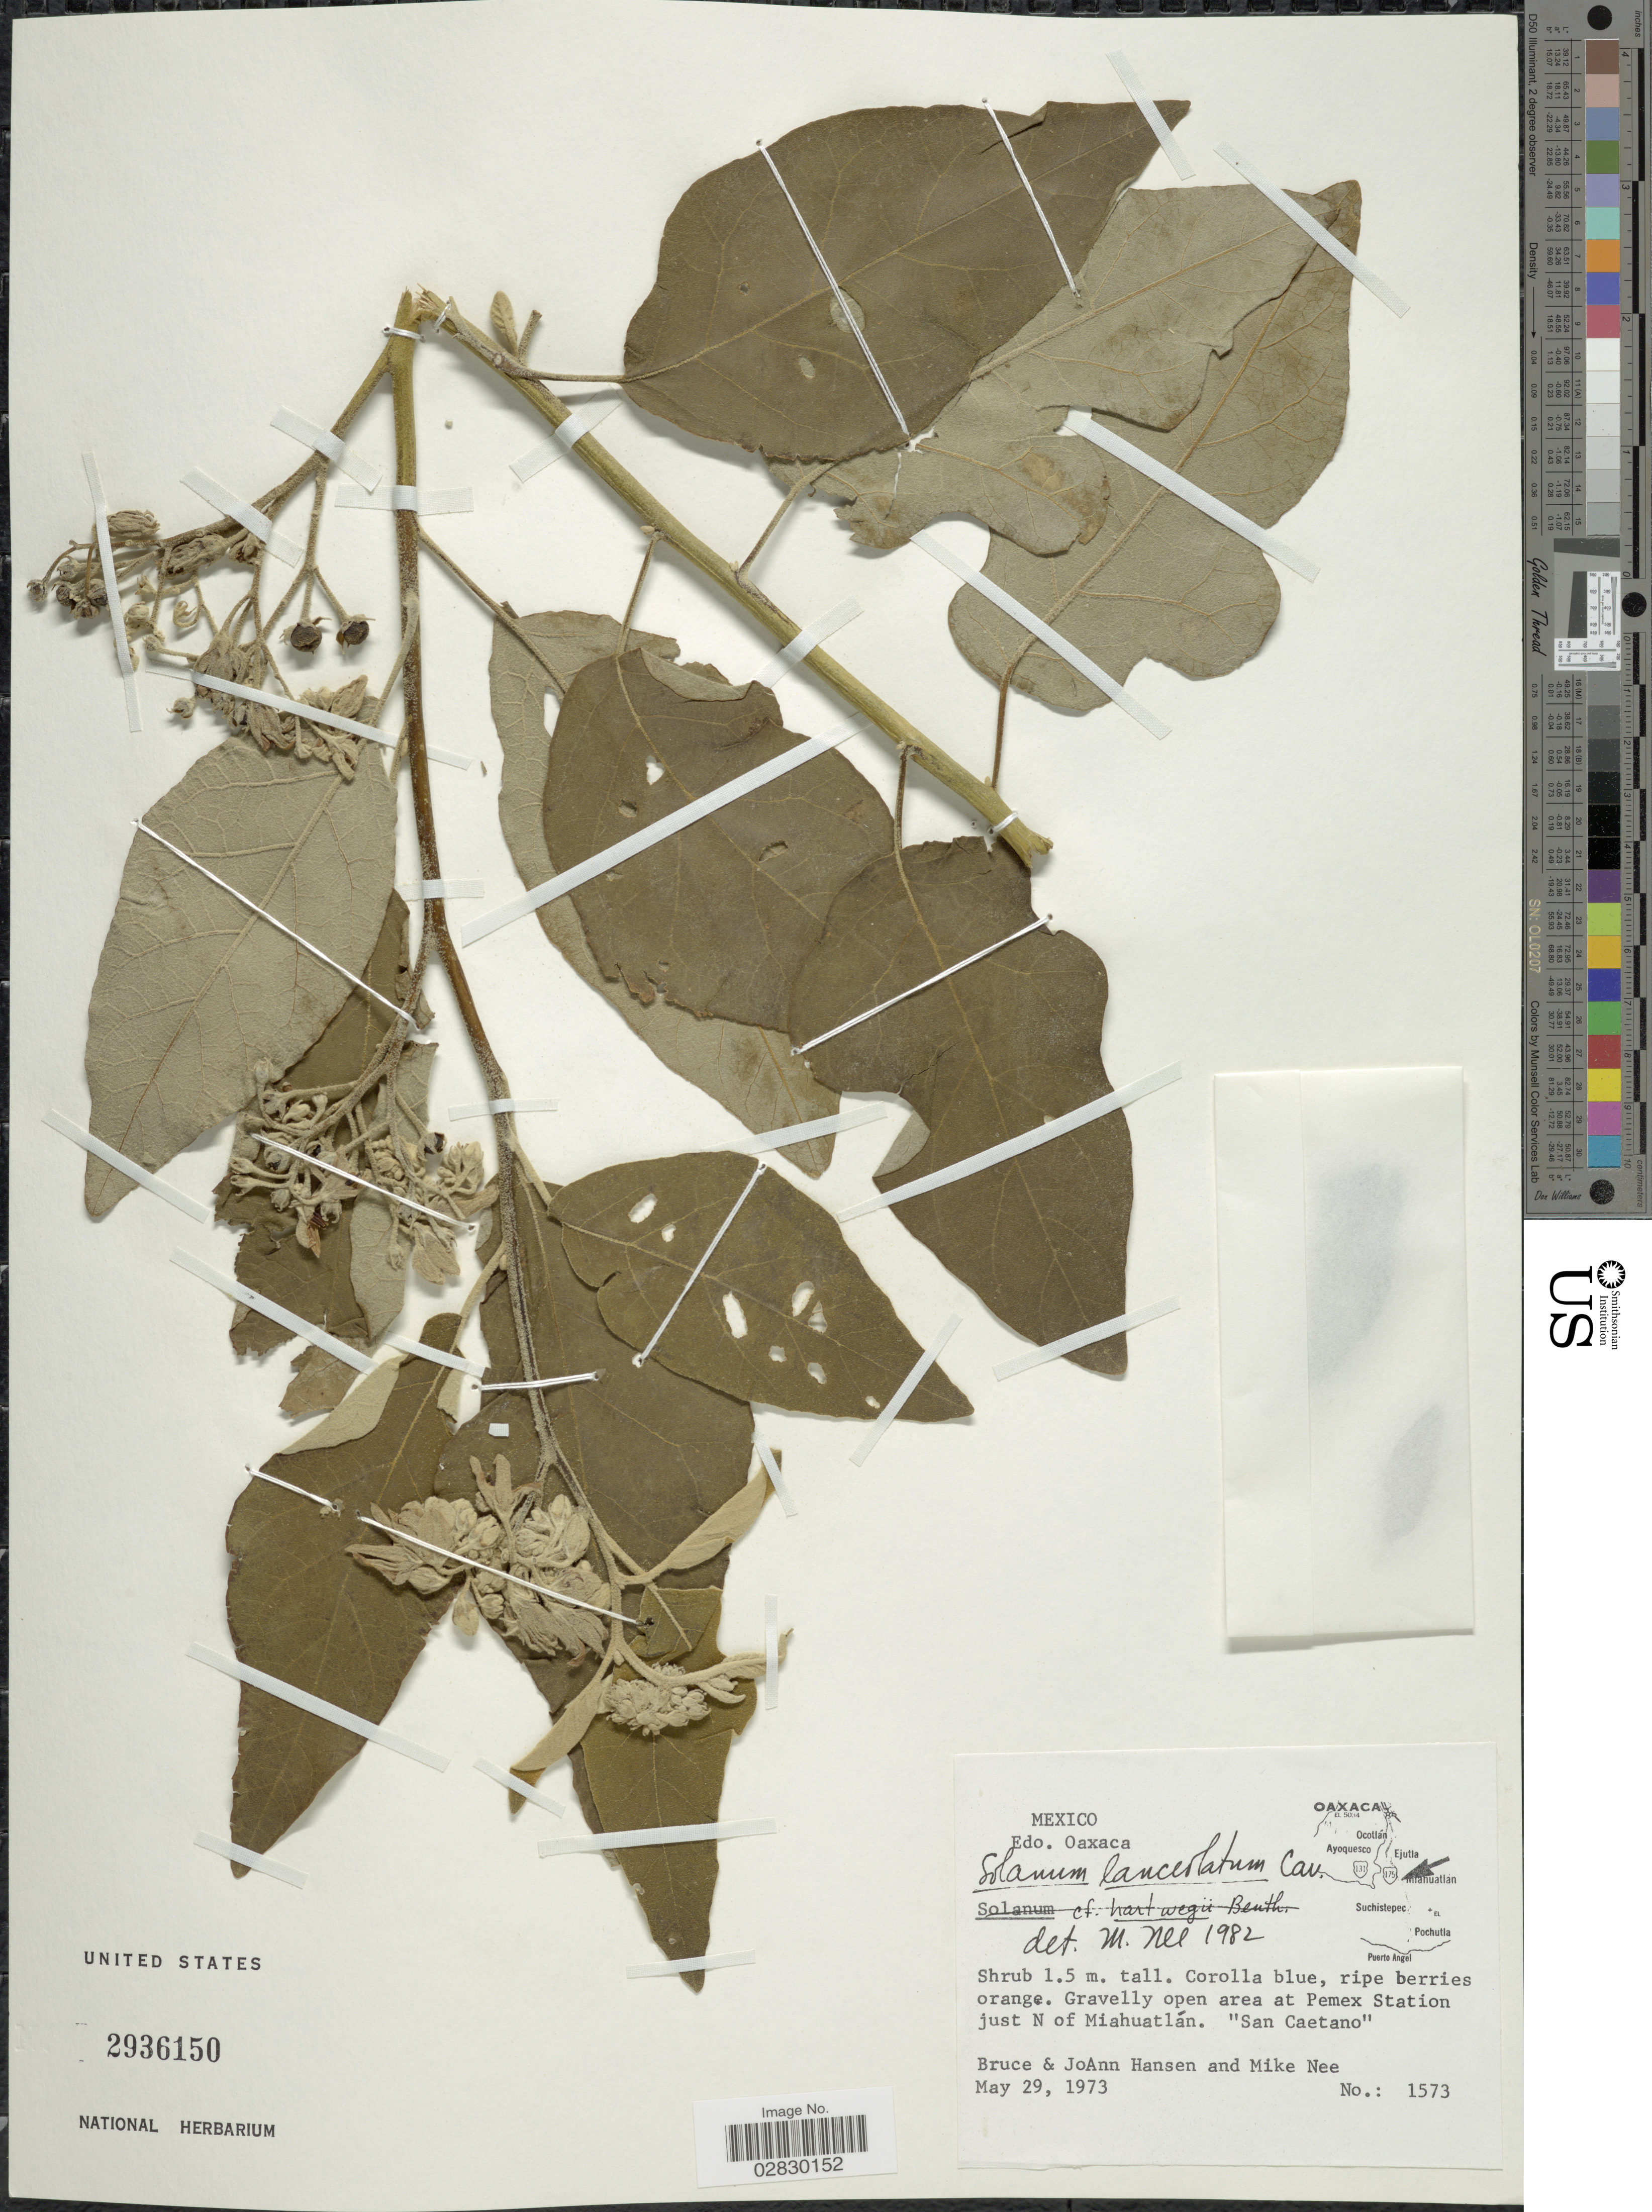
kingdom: Plantae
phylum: Tracheophyta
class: Magnoliopsida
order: Solanales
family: Solanaceae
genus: Solanum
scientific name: Solanum lanceolatum Berthault, nom. illeg.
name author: Berthault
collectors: B. Hansen, J. Hansen & M. Nee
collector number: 1573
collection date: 1973-05-29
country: Mexico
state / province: Oaxaca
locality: Gravelly open area at Pemex Station just N of Miahuatlán. "San Caetano".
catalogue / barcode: US 2936150